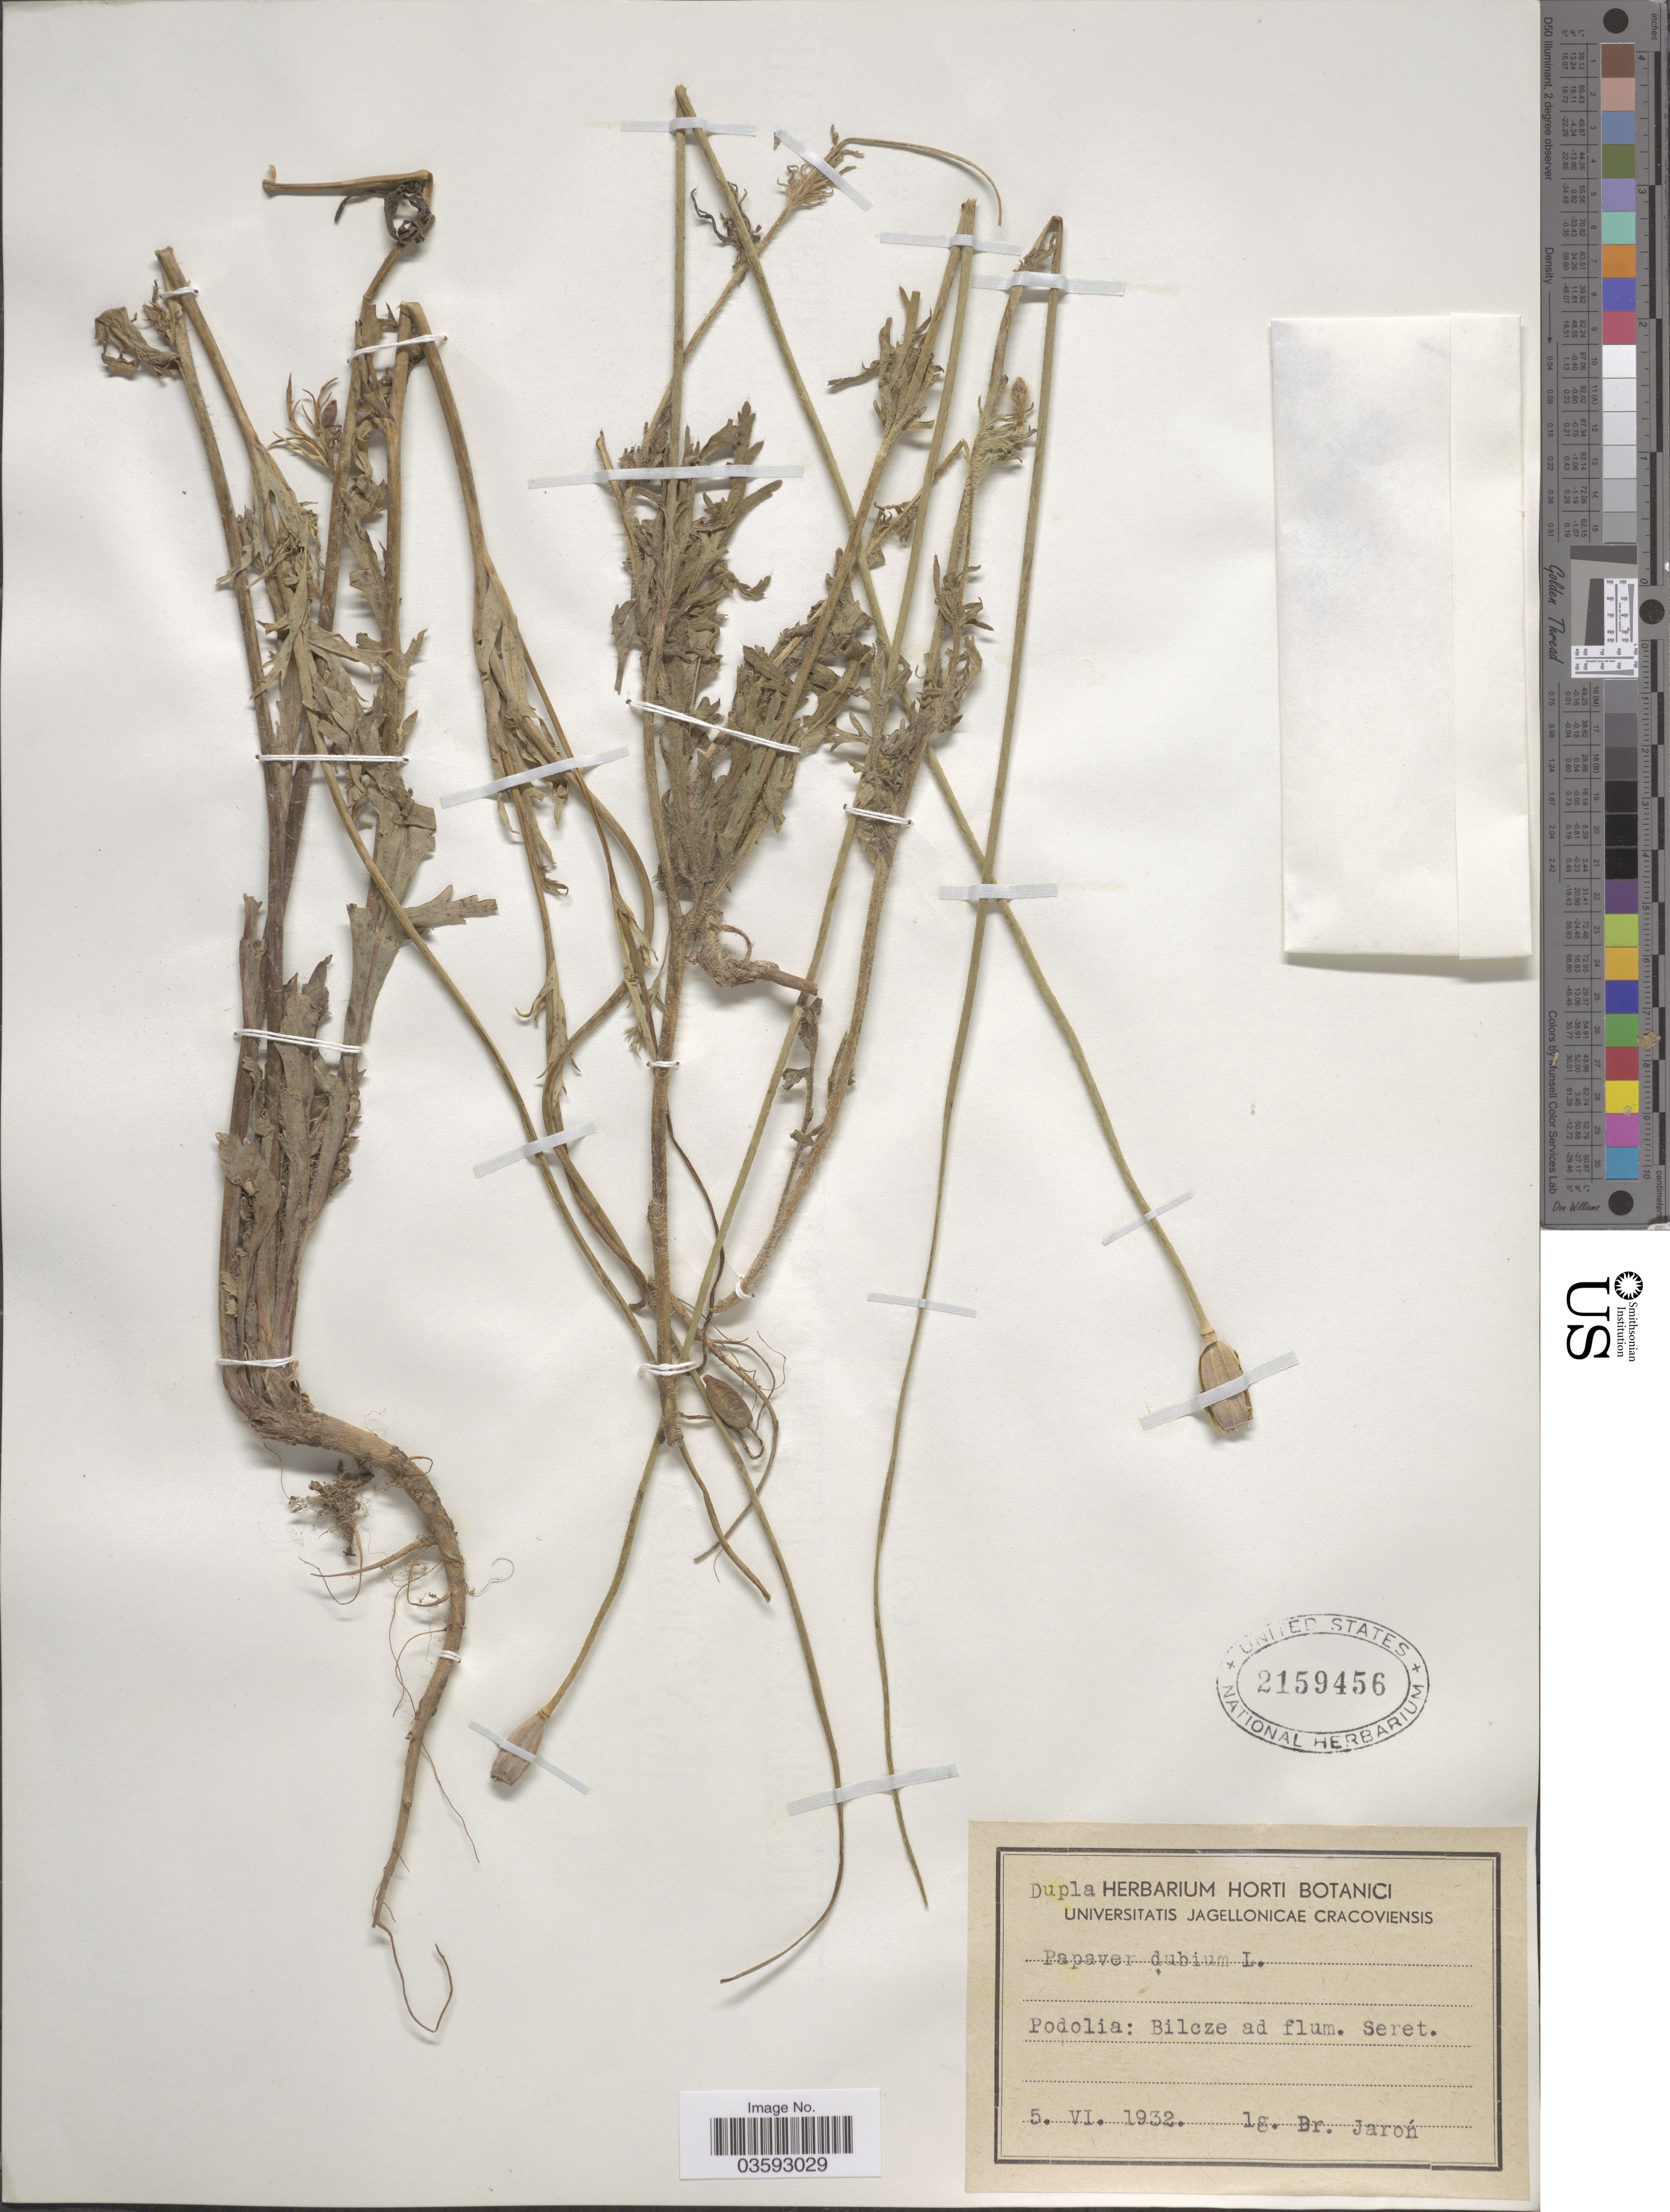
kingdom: Plantae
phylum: Tracheophyta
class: Magnoliopsida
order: Ranunculales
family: Papaveraceae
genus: Papaver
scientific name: Papaver dubium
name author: L.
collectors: B. Jaron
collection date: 1932-06-05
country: Ukraine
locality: Podolia: Bilcze ad flum. Seret.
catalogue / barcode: US 2159456